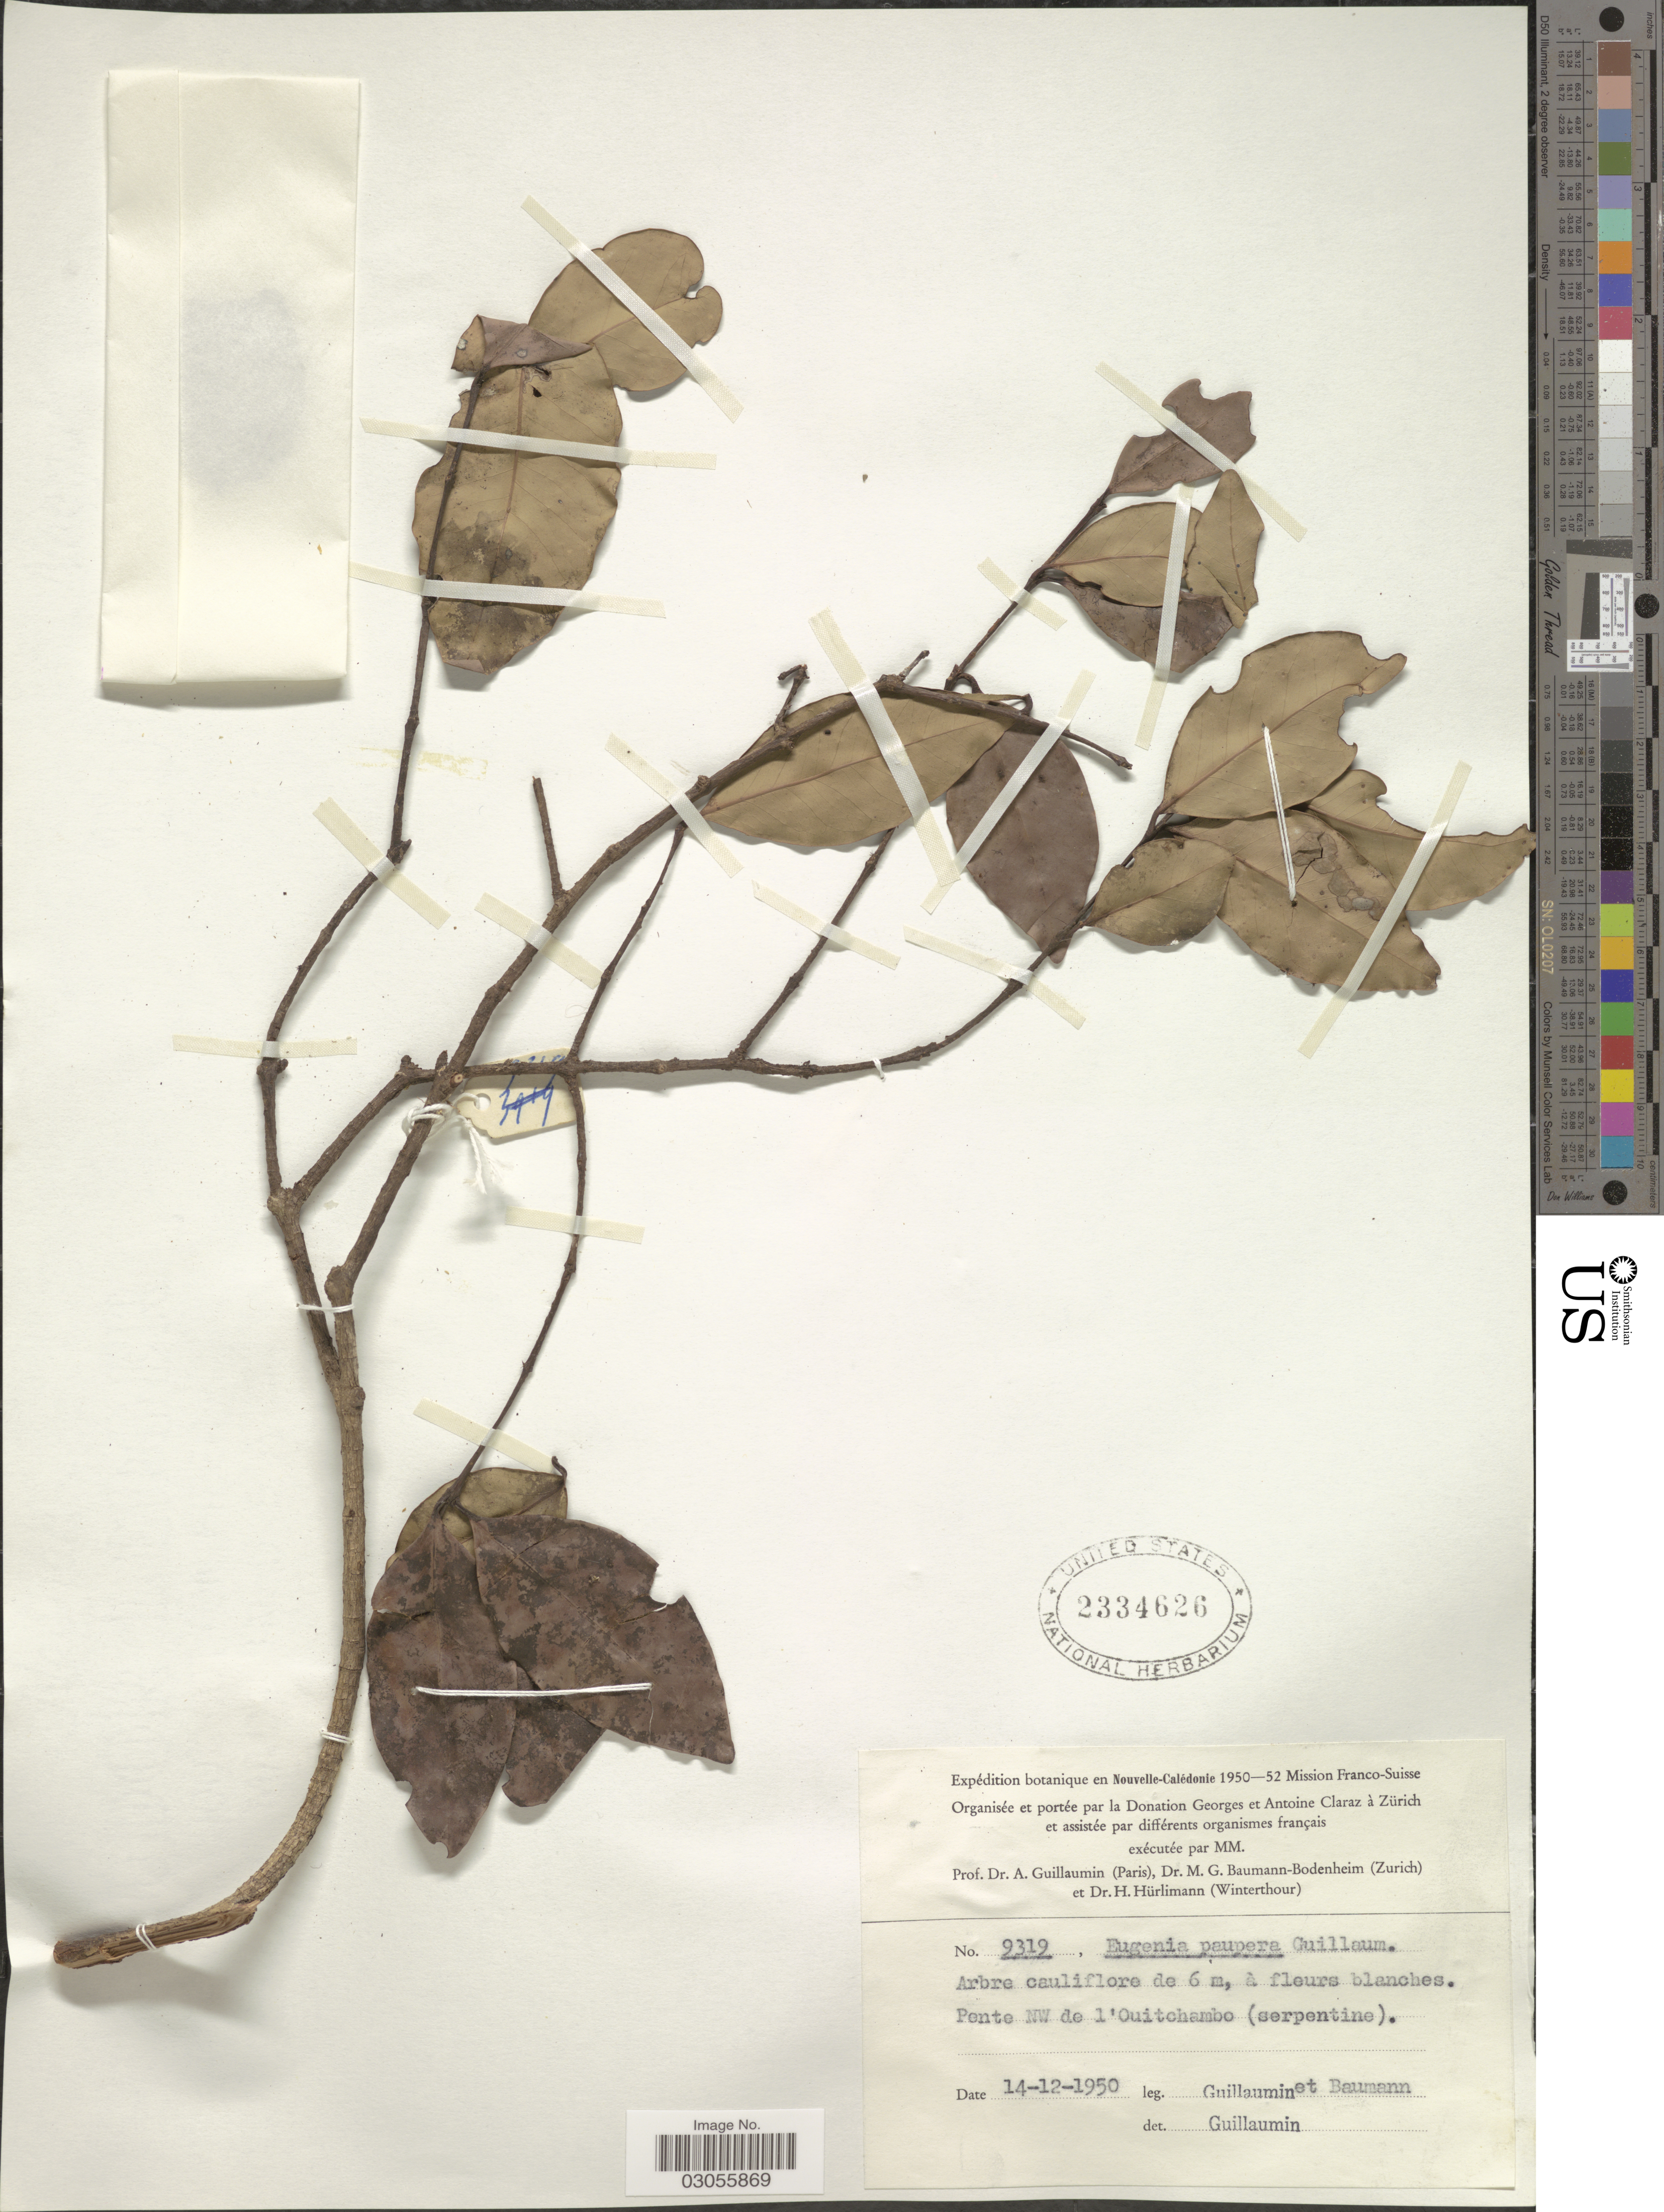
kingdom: Plantae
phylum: Tracheophyta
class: Magnoliopsida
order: Myrtales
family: Myrtaceae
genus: Eugenia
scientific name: Eugenia uniflora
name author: L.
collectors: A. Guillaumin & -. Baumann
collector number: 9319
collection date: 1950-12-14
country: New Caledonia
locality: Pente NW de l'Ouitchambo (serpentine).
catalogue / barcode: US 2334626